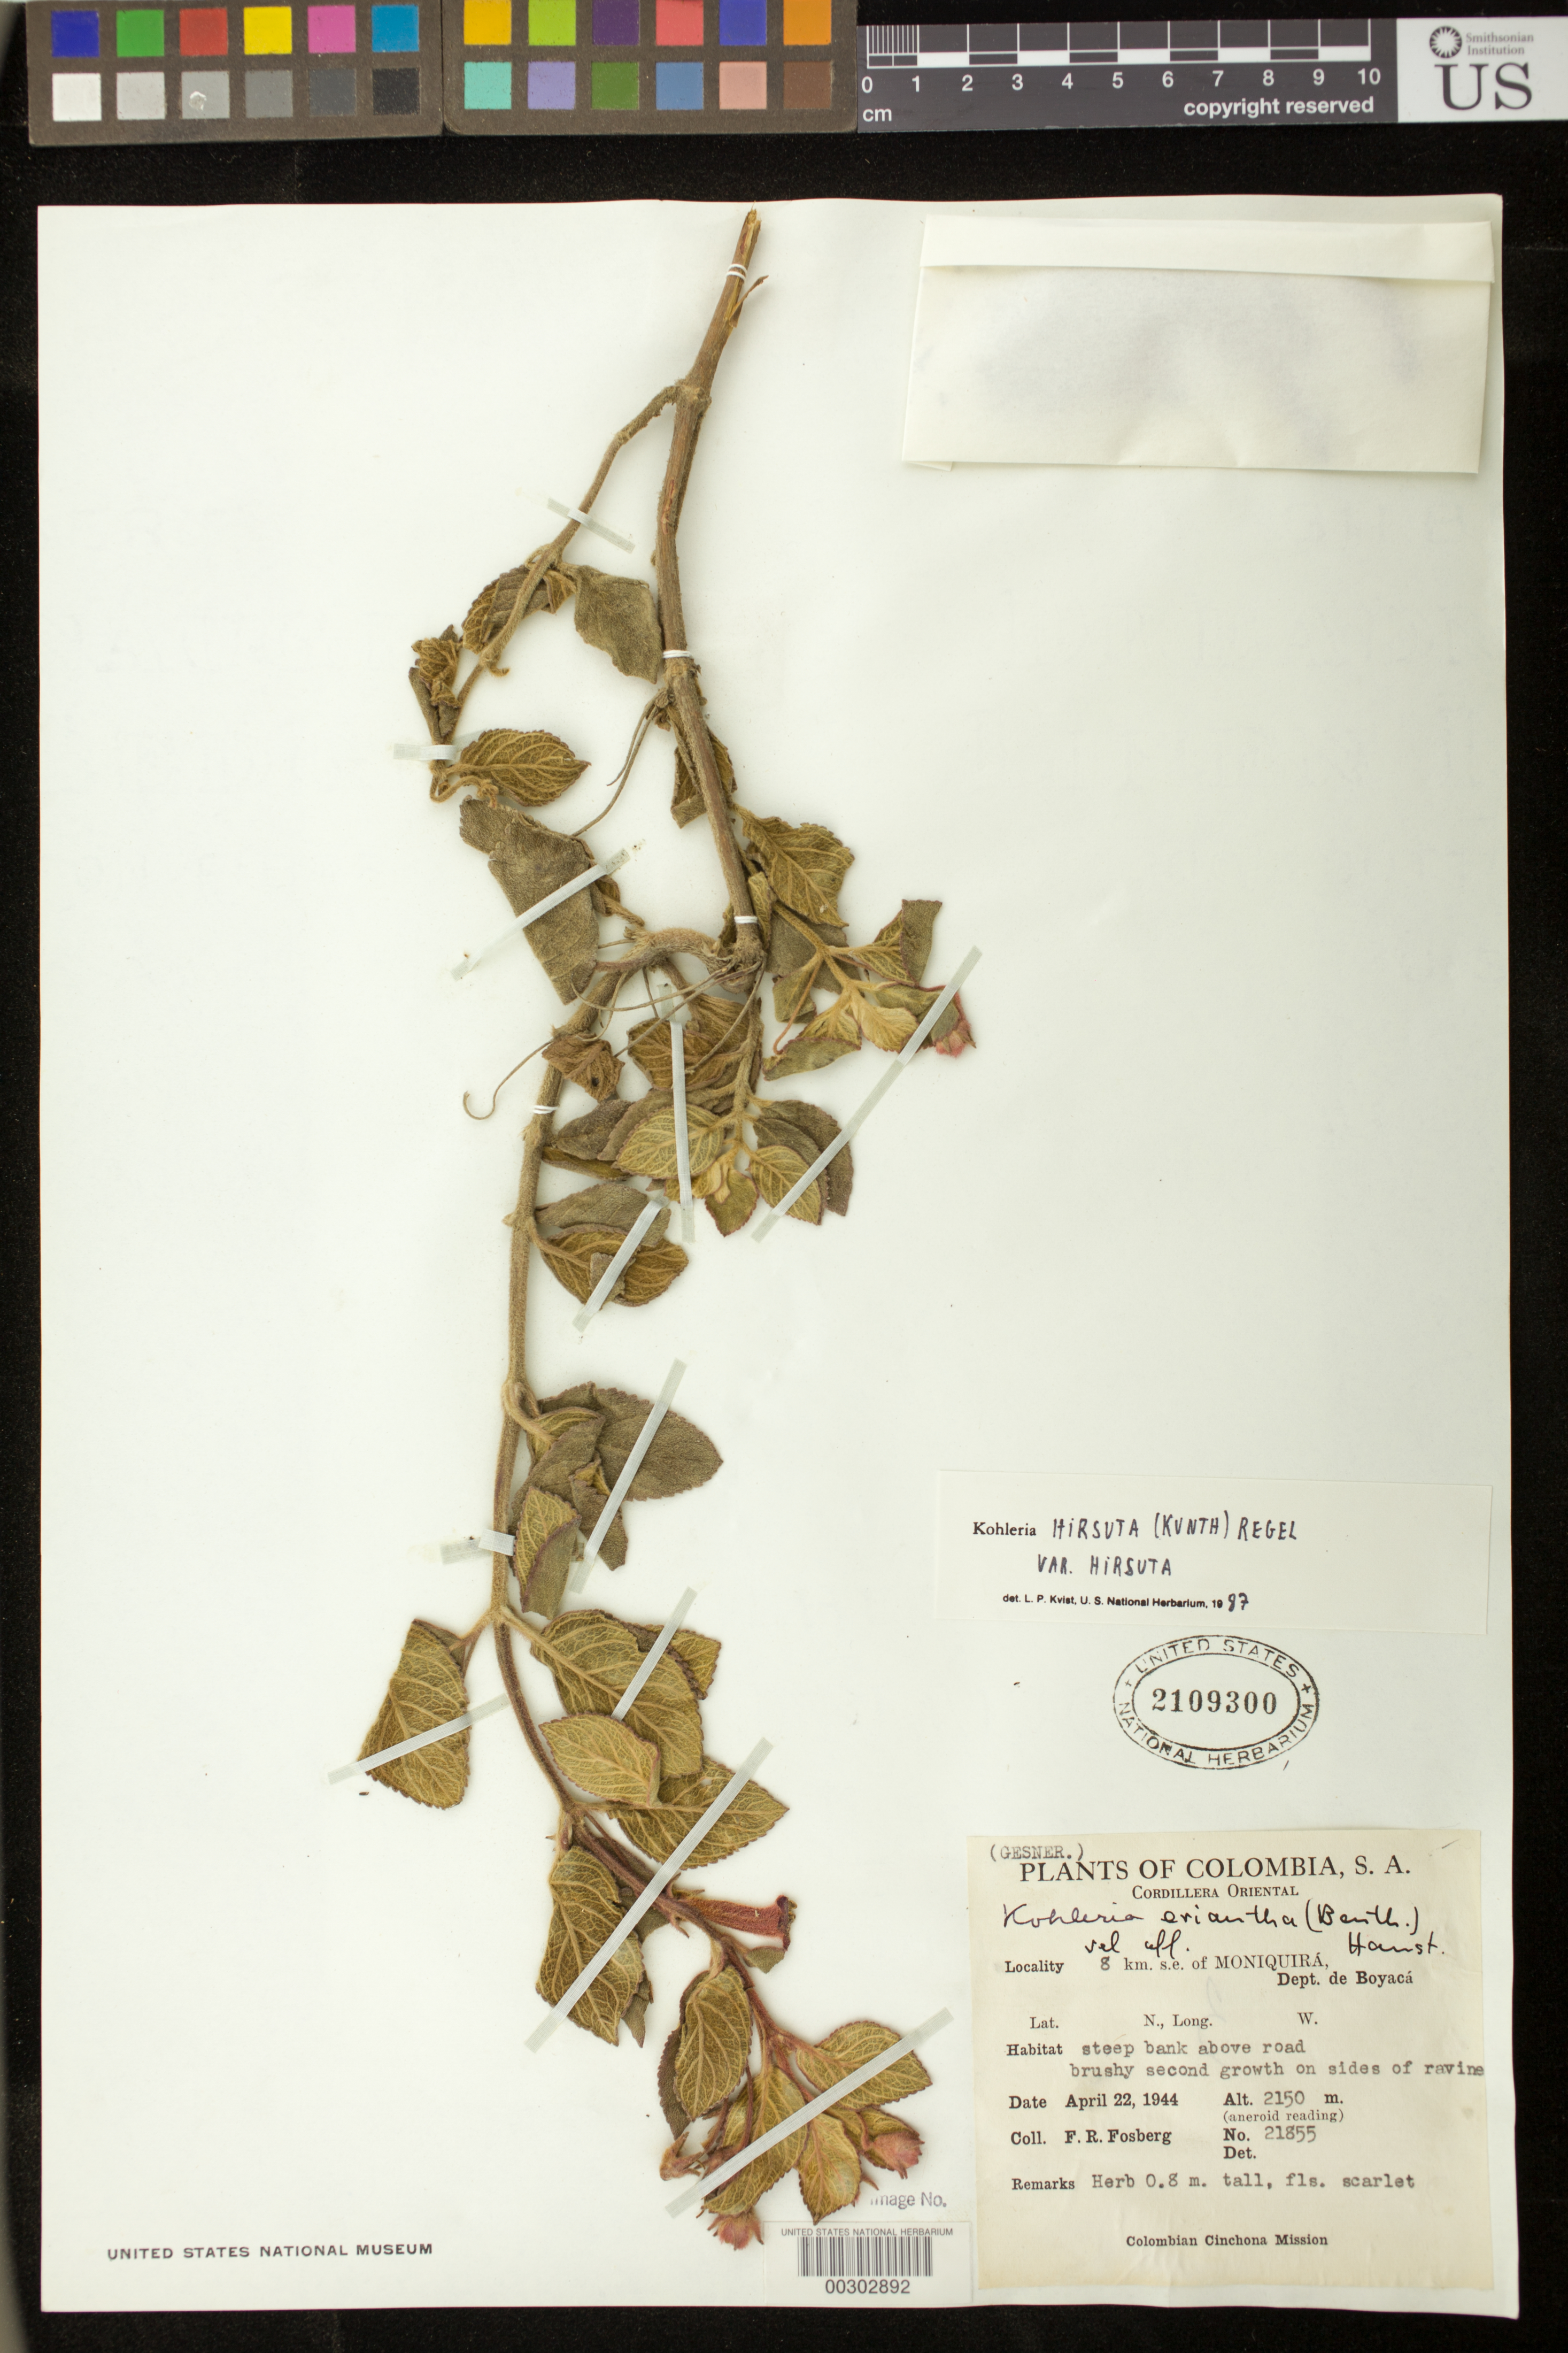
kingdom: Plantae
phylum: Tracheophyta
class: Magnoliopsida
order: Lamiales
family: Gesneriaceae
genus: Kohleria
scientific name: Kohleria hirsuta var. hirsuta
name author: (Kunth) Regel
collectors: F. R. Fosberg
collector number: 21855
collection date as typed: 22 Apr 1944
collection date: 1944-04-22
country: Colombia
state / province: Boyacá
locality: Cordillera Oriental, 8 km SE of Moniquira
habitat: Steep bank above road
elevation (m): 2150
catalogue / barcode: US 2109300